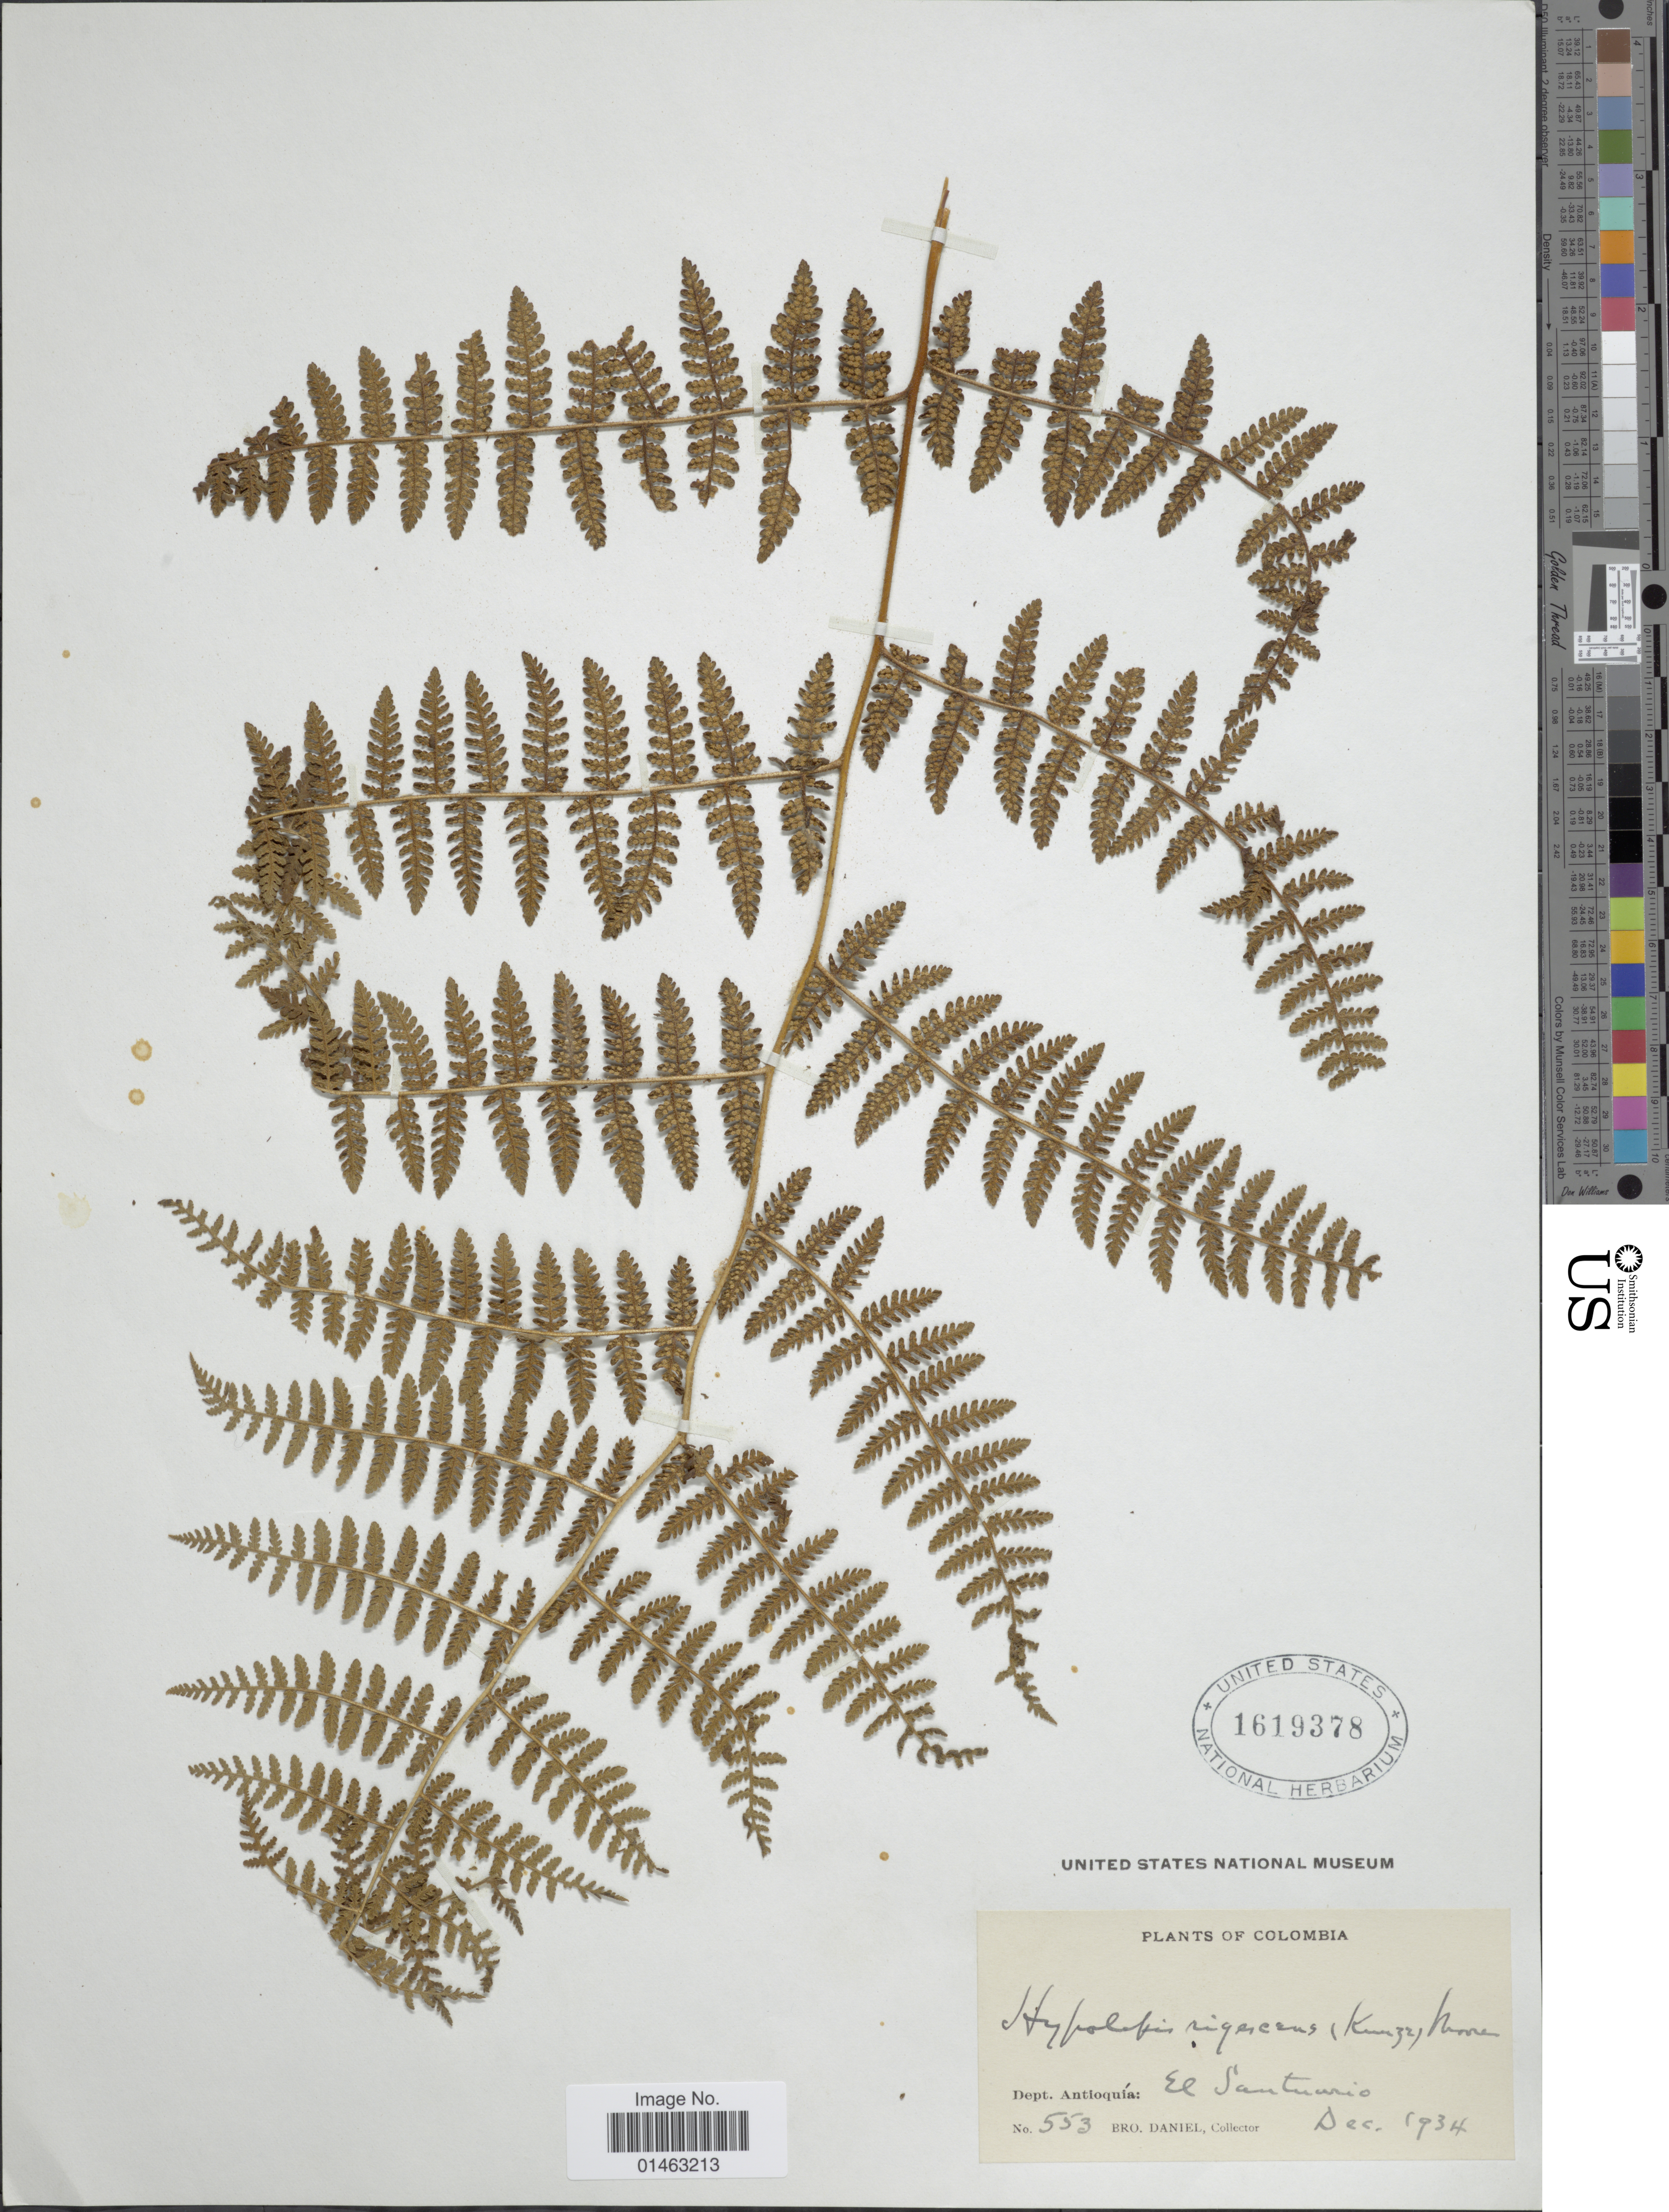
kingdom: Plantae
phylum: Tracheophyta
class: Polypodiopsida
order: Polypodiales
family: Dennstaedtiaceae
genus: Hypolepis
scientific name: Hypolepis viscosa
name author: H. Karst.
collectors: Bro. Daniel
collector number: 553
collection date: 1934-12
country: Colombia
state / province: Antioquia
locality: El Santuario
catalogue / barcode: US 1619378